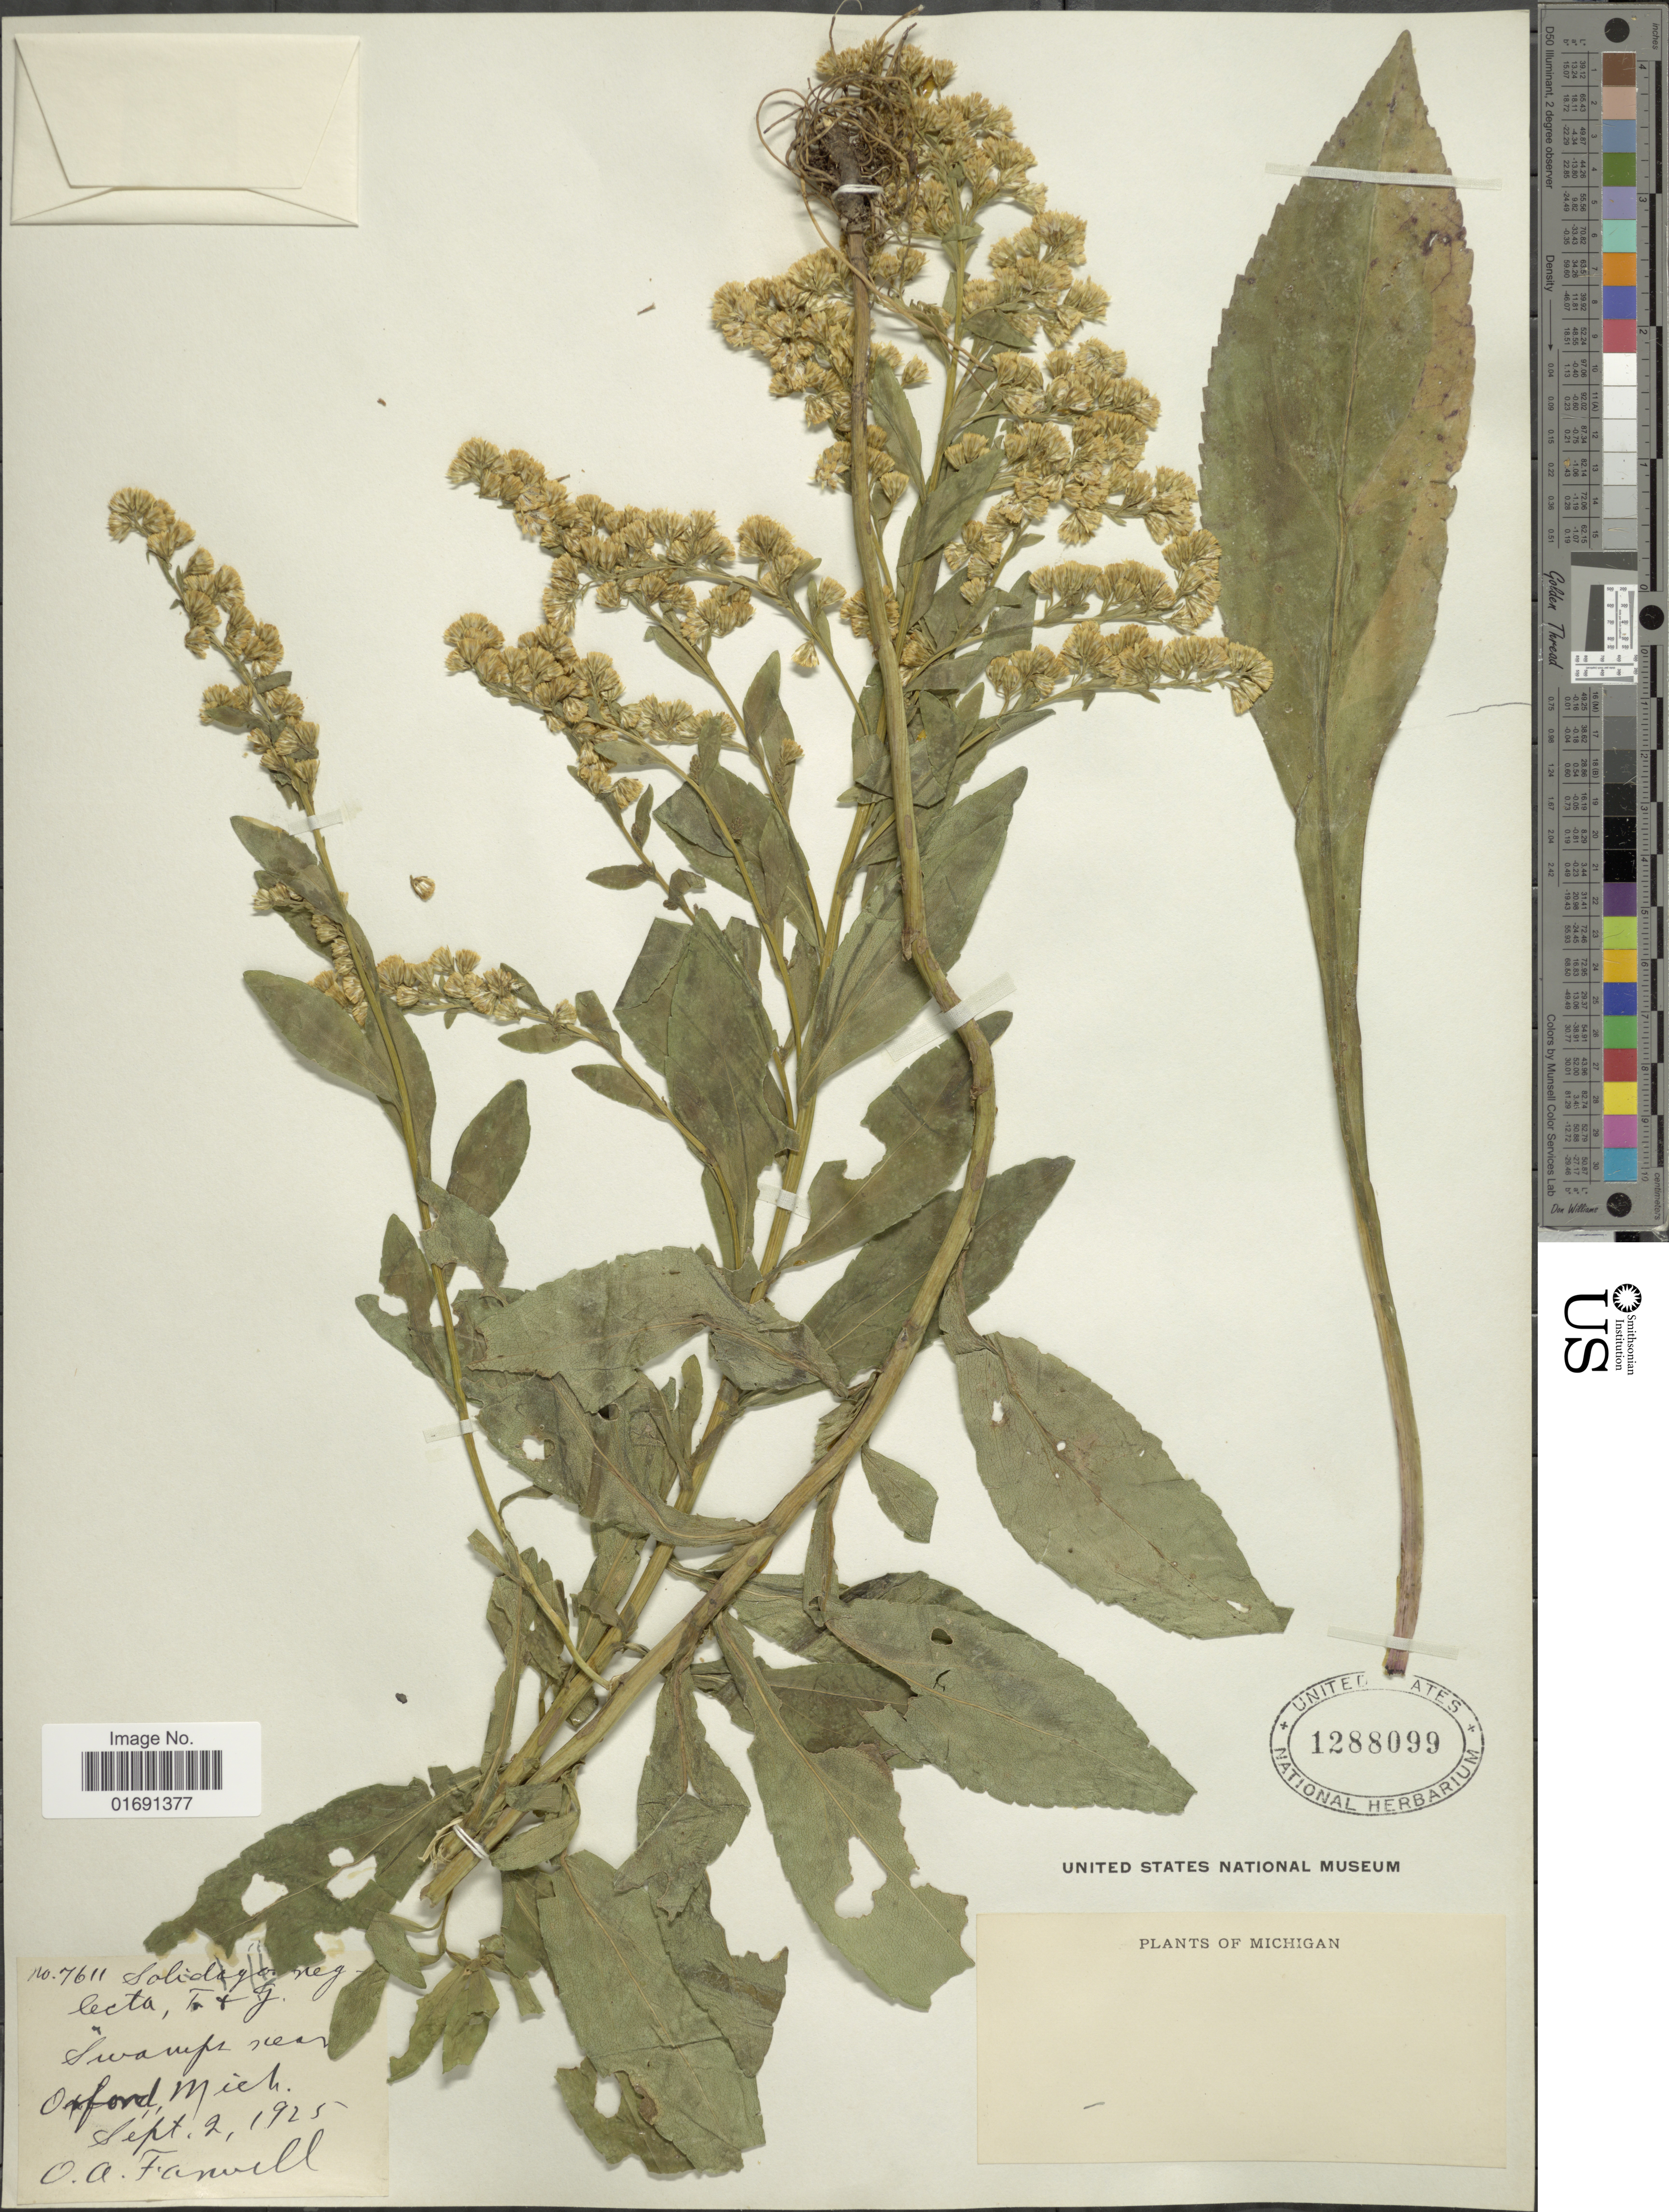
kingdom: Plantae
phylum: Tracheophyta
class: Magnoliopsida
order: Asterales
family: Asteraceae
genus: Solidago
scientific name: Solidago uniligulata var. neglecta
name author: Fernald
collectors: O. Farwell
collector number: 7611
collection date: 1925-09-02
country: United States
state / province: Michigan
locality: Swamps near Oxford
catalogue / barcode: US 1288099